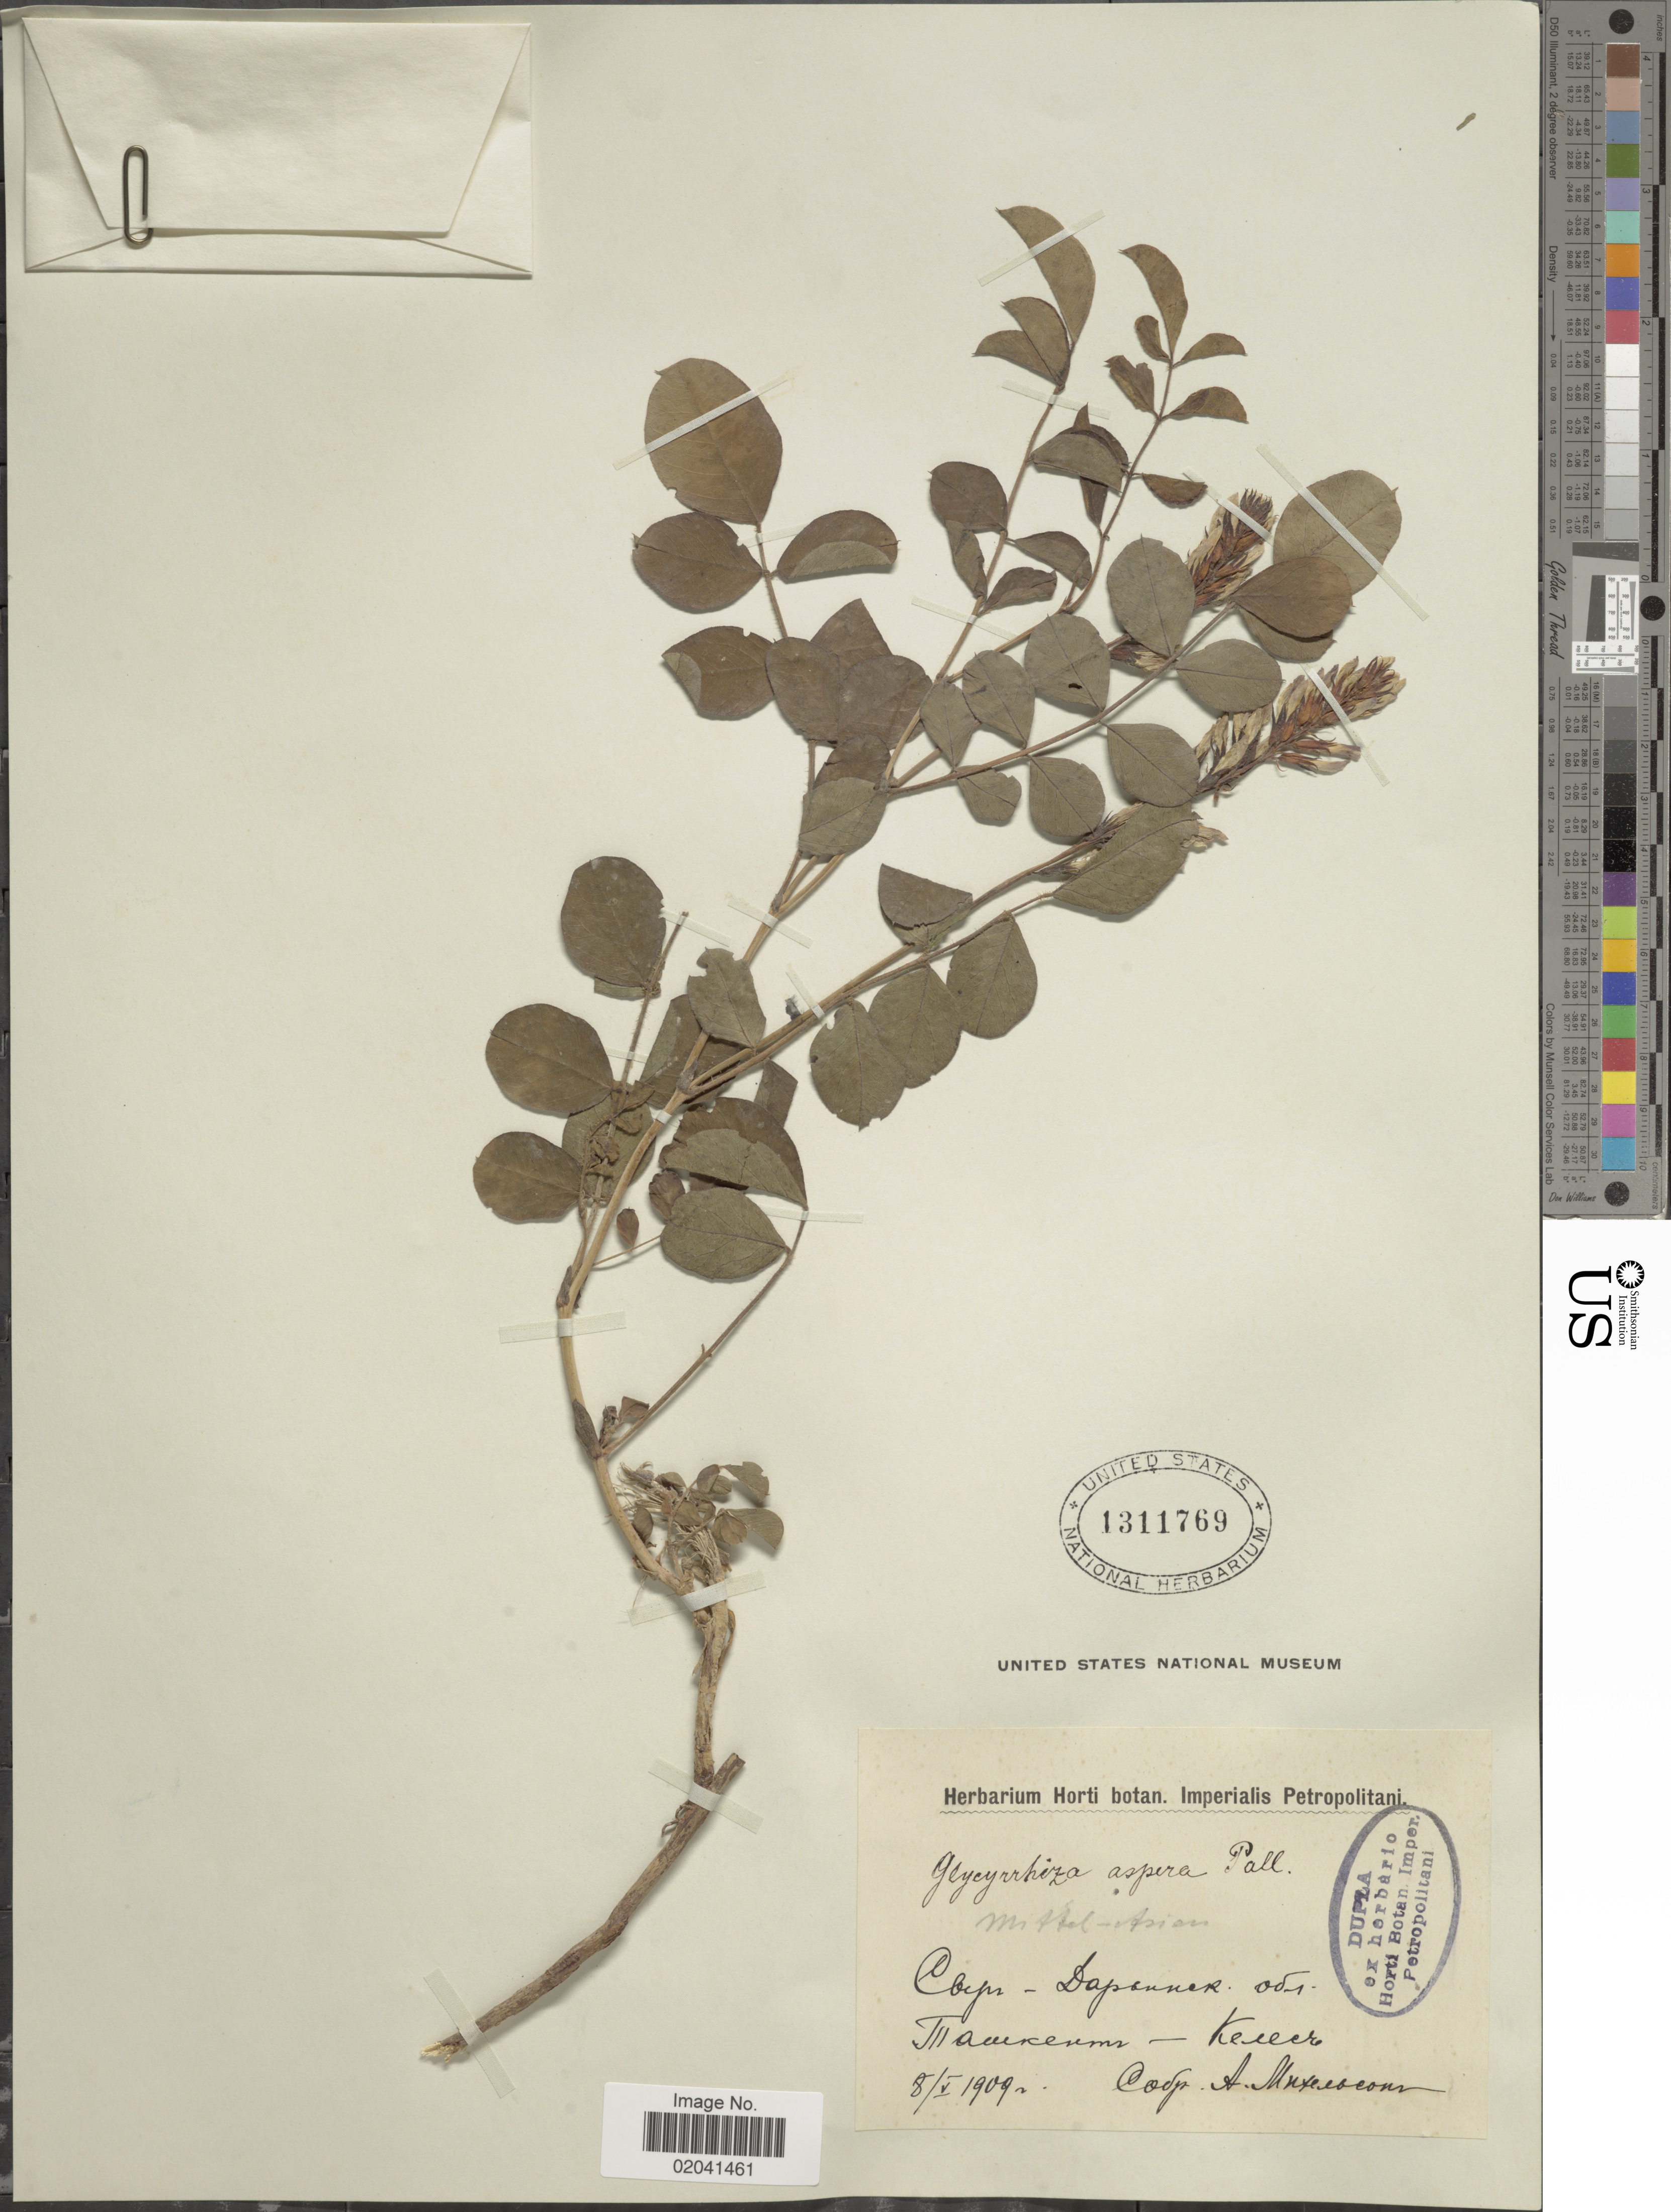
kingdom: Plantae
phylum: Tracheophyta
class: Magnoliopsida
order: Fabales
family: Fabaceae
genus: Glycyrrhiza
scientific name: Glycyrrhiza aspera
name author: Pall.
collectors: A. Mikhelson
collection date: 1909-05-08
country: Uzbekistan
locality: Tashkent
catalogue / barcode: US 1311769